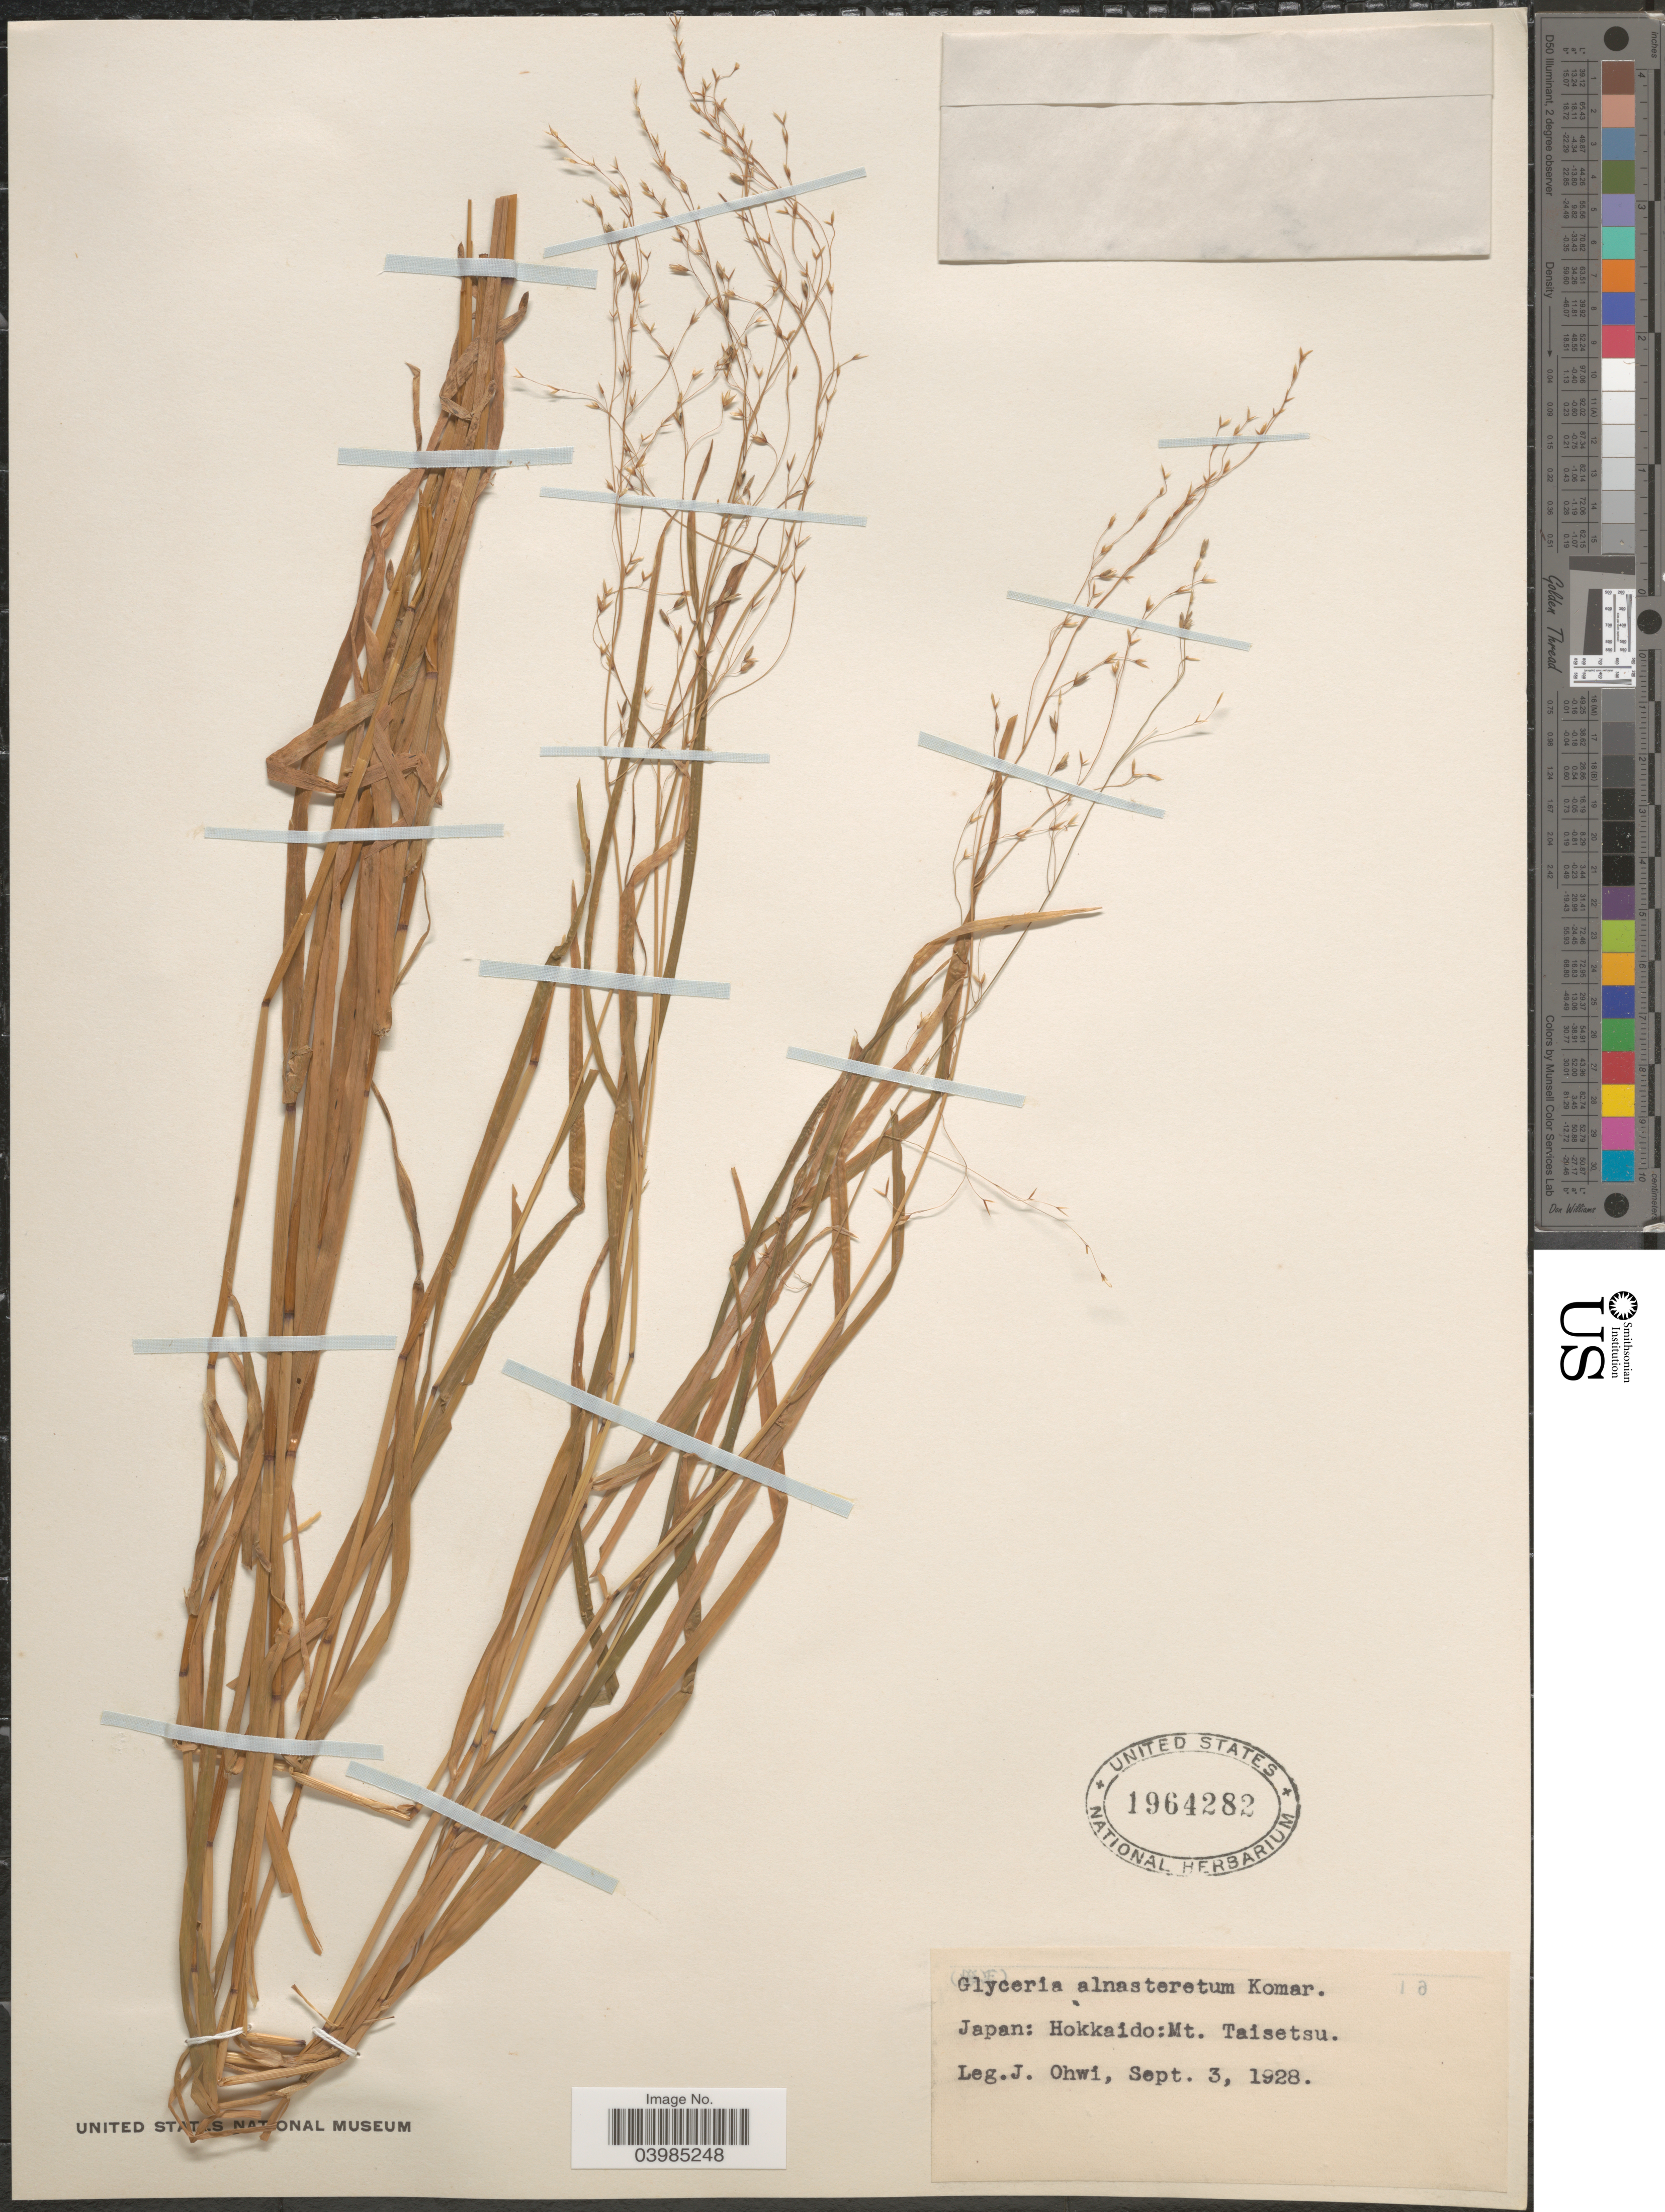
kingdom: Plantae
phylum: Tracheophyta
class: Liliopsida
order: Poales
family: Poaceae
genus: Glyceria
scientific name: Glyceria alnasteretum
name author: Kom.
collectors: J. Ohwi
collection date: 1928-09-03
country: Japan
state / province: Hokkaidō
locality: Mt. Taisetsu.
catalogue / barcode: US 1964282